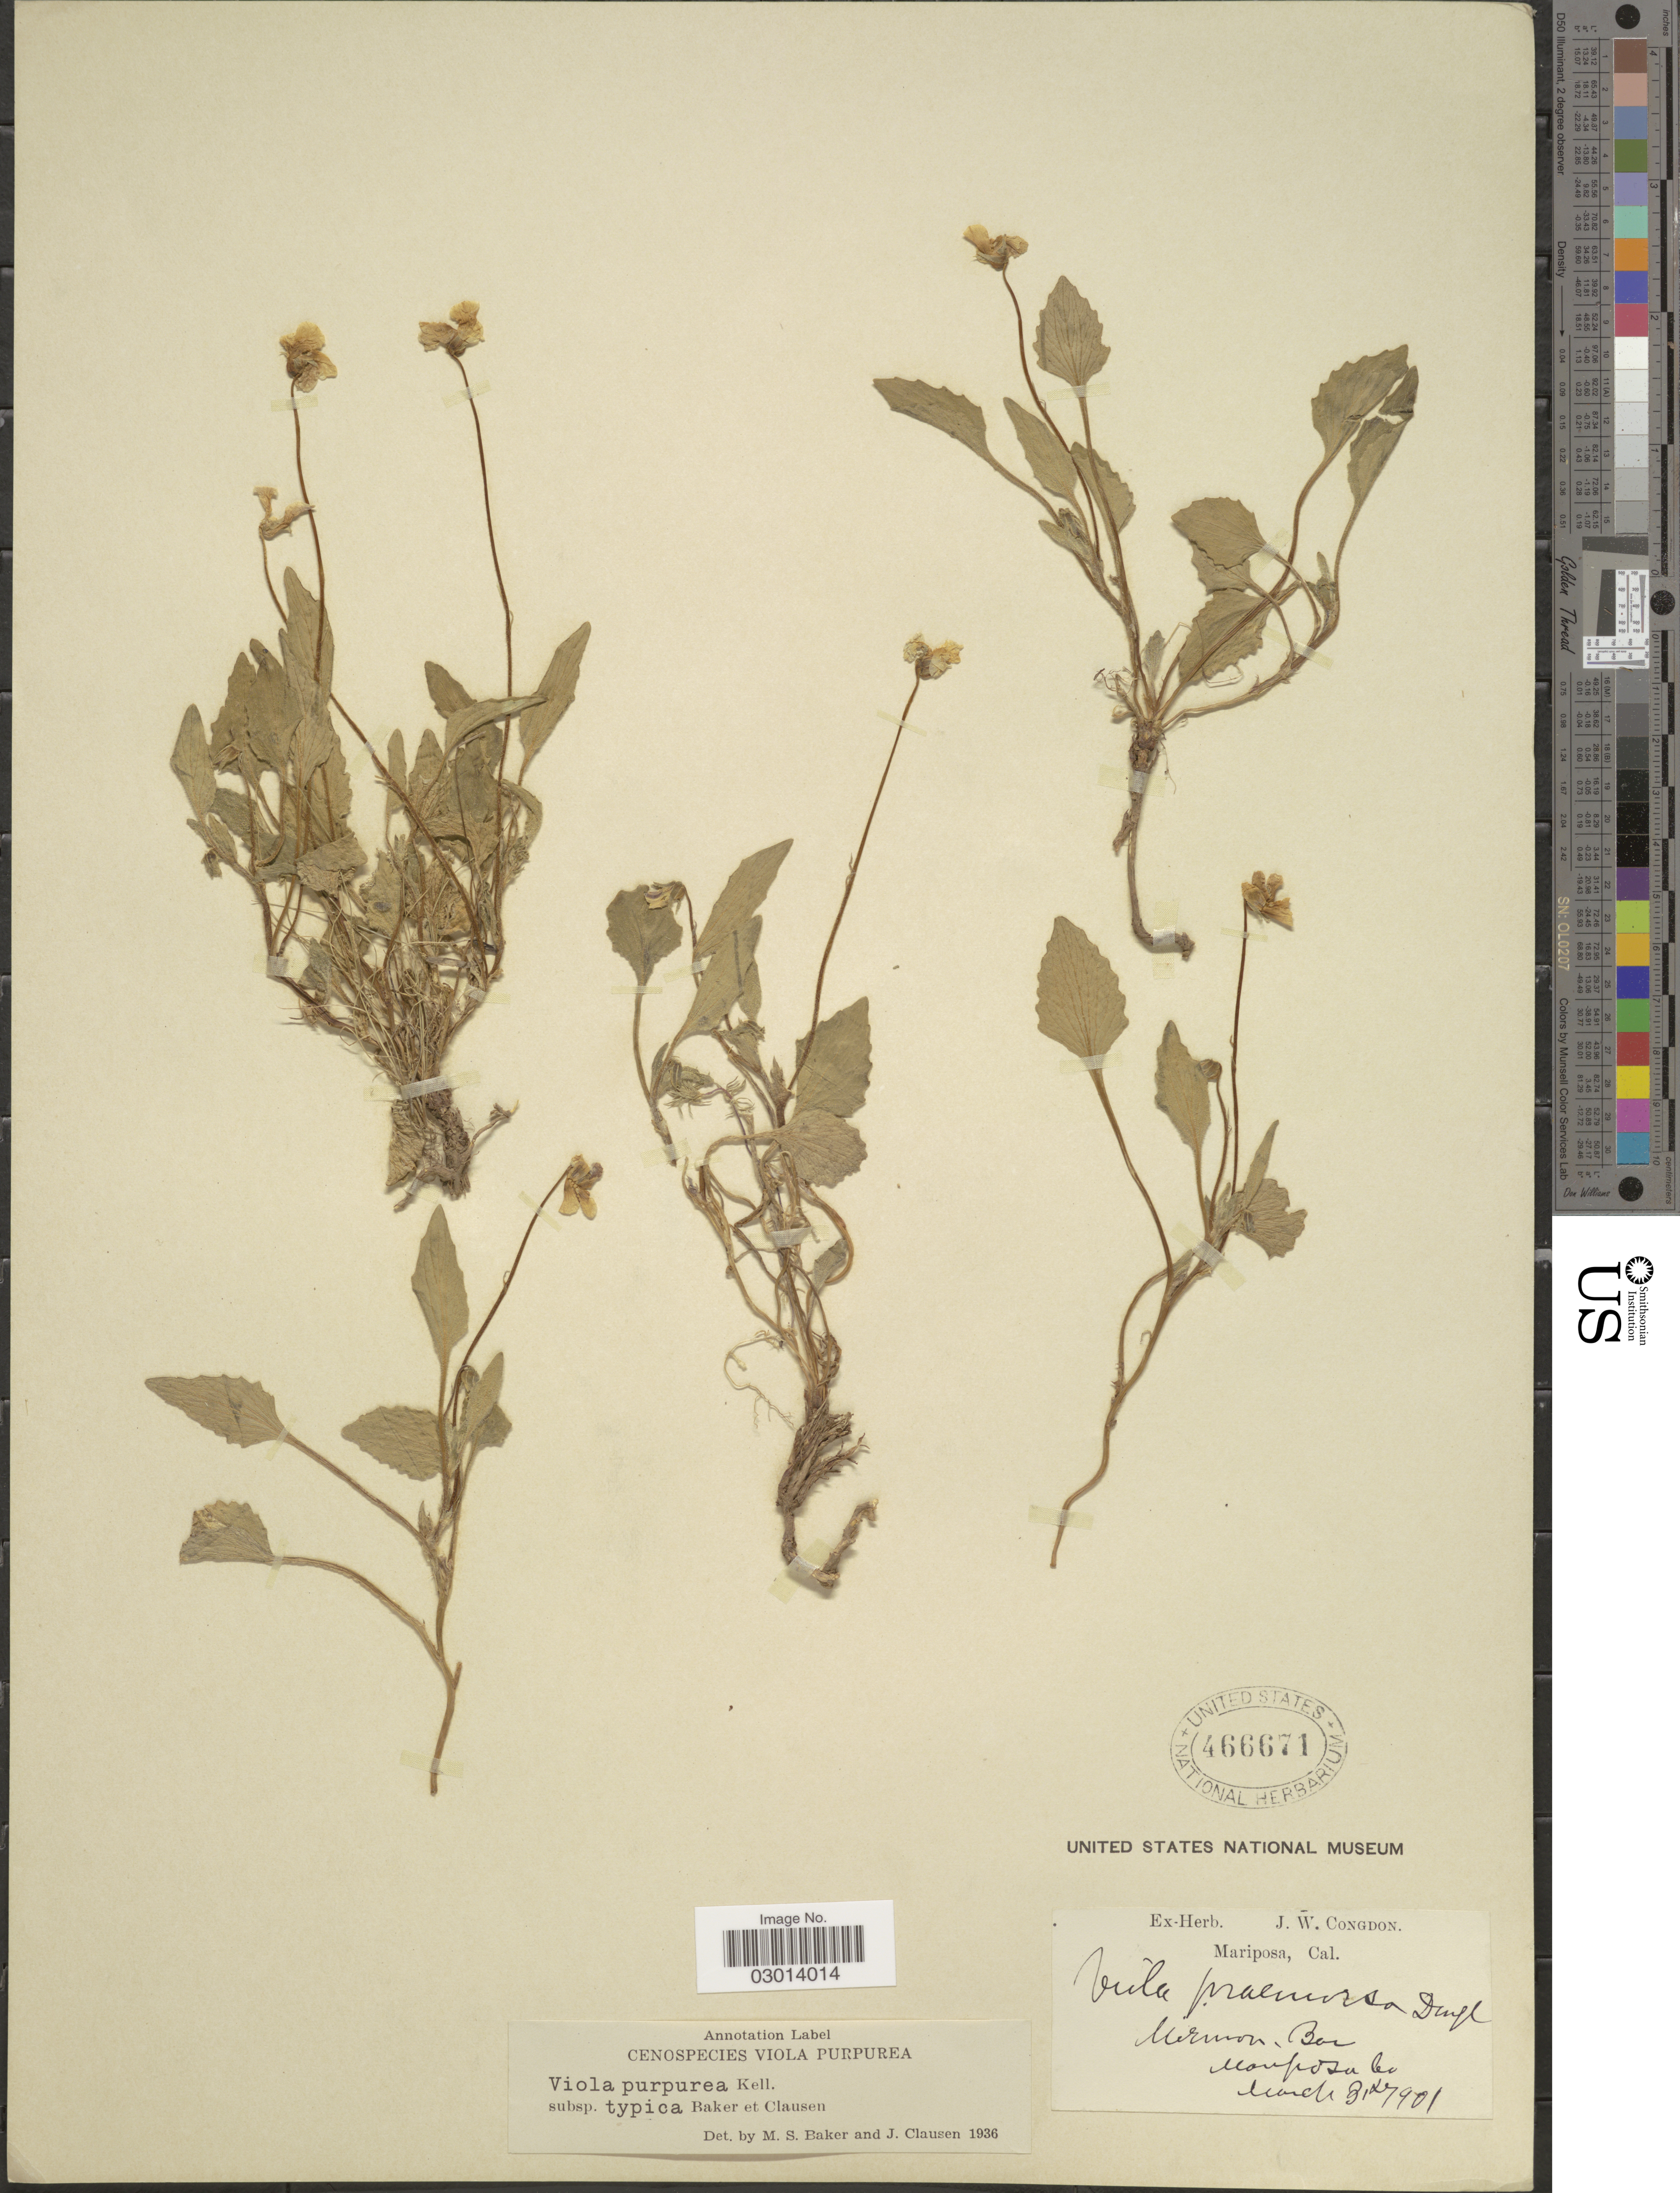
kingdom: Plantae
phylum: Tracheophyta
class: Magnoliopsida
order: Malpighiales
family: Violaceae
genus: Viola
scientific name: Viola purpurea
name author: Kellogg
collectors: ex herb. J. W. Congdon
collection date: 1901-03-31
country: United States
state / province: California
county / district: Mariposa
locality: Mormon Bar. Mariposa Co.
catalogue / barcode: US 466671